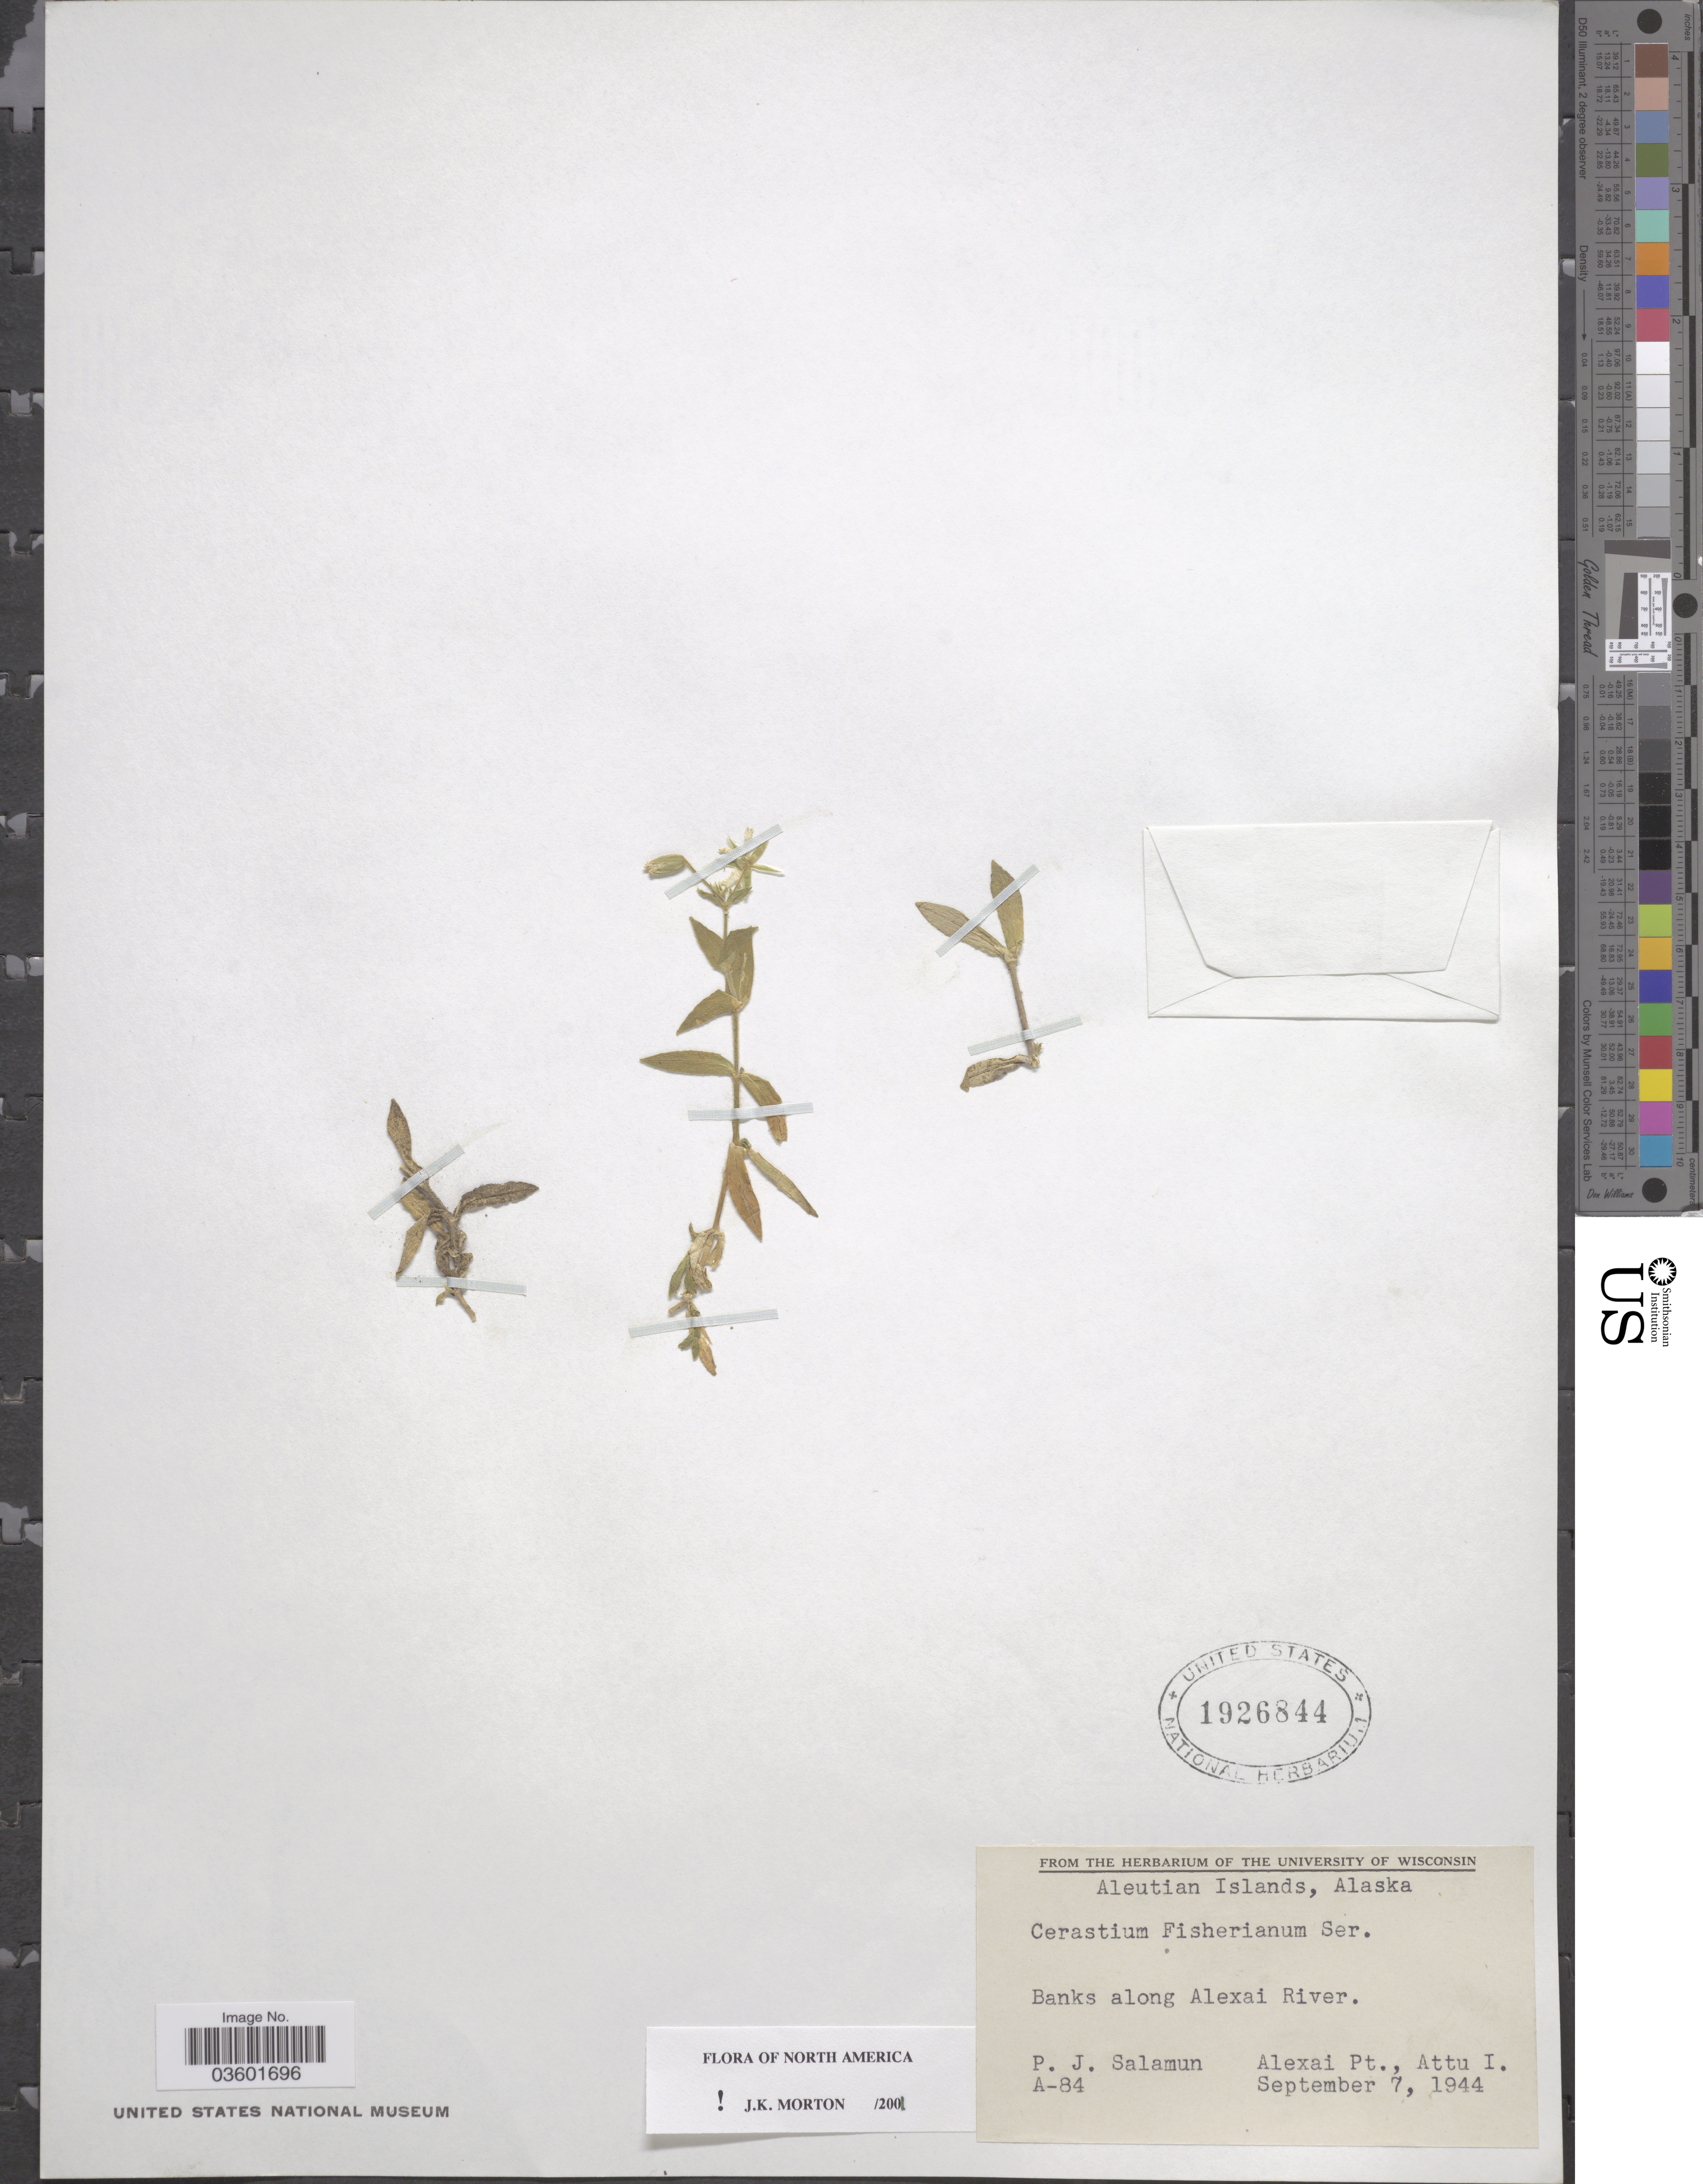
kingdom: Plantae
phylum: Tracheophyta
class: Magnoliopsida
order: Caryophyllales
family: Caryophyllaceae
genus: Cerastium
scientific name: Cerastium fischerianum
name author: Ser.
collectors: P. Salamun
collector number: A-84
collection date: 1944-09-07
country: United States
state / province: Alaska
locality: Aleutian Islands. Banks along Alexai River, Alexai Pt., Attu I.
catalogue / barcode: US 1926844